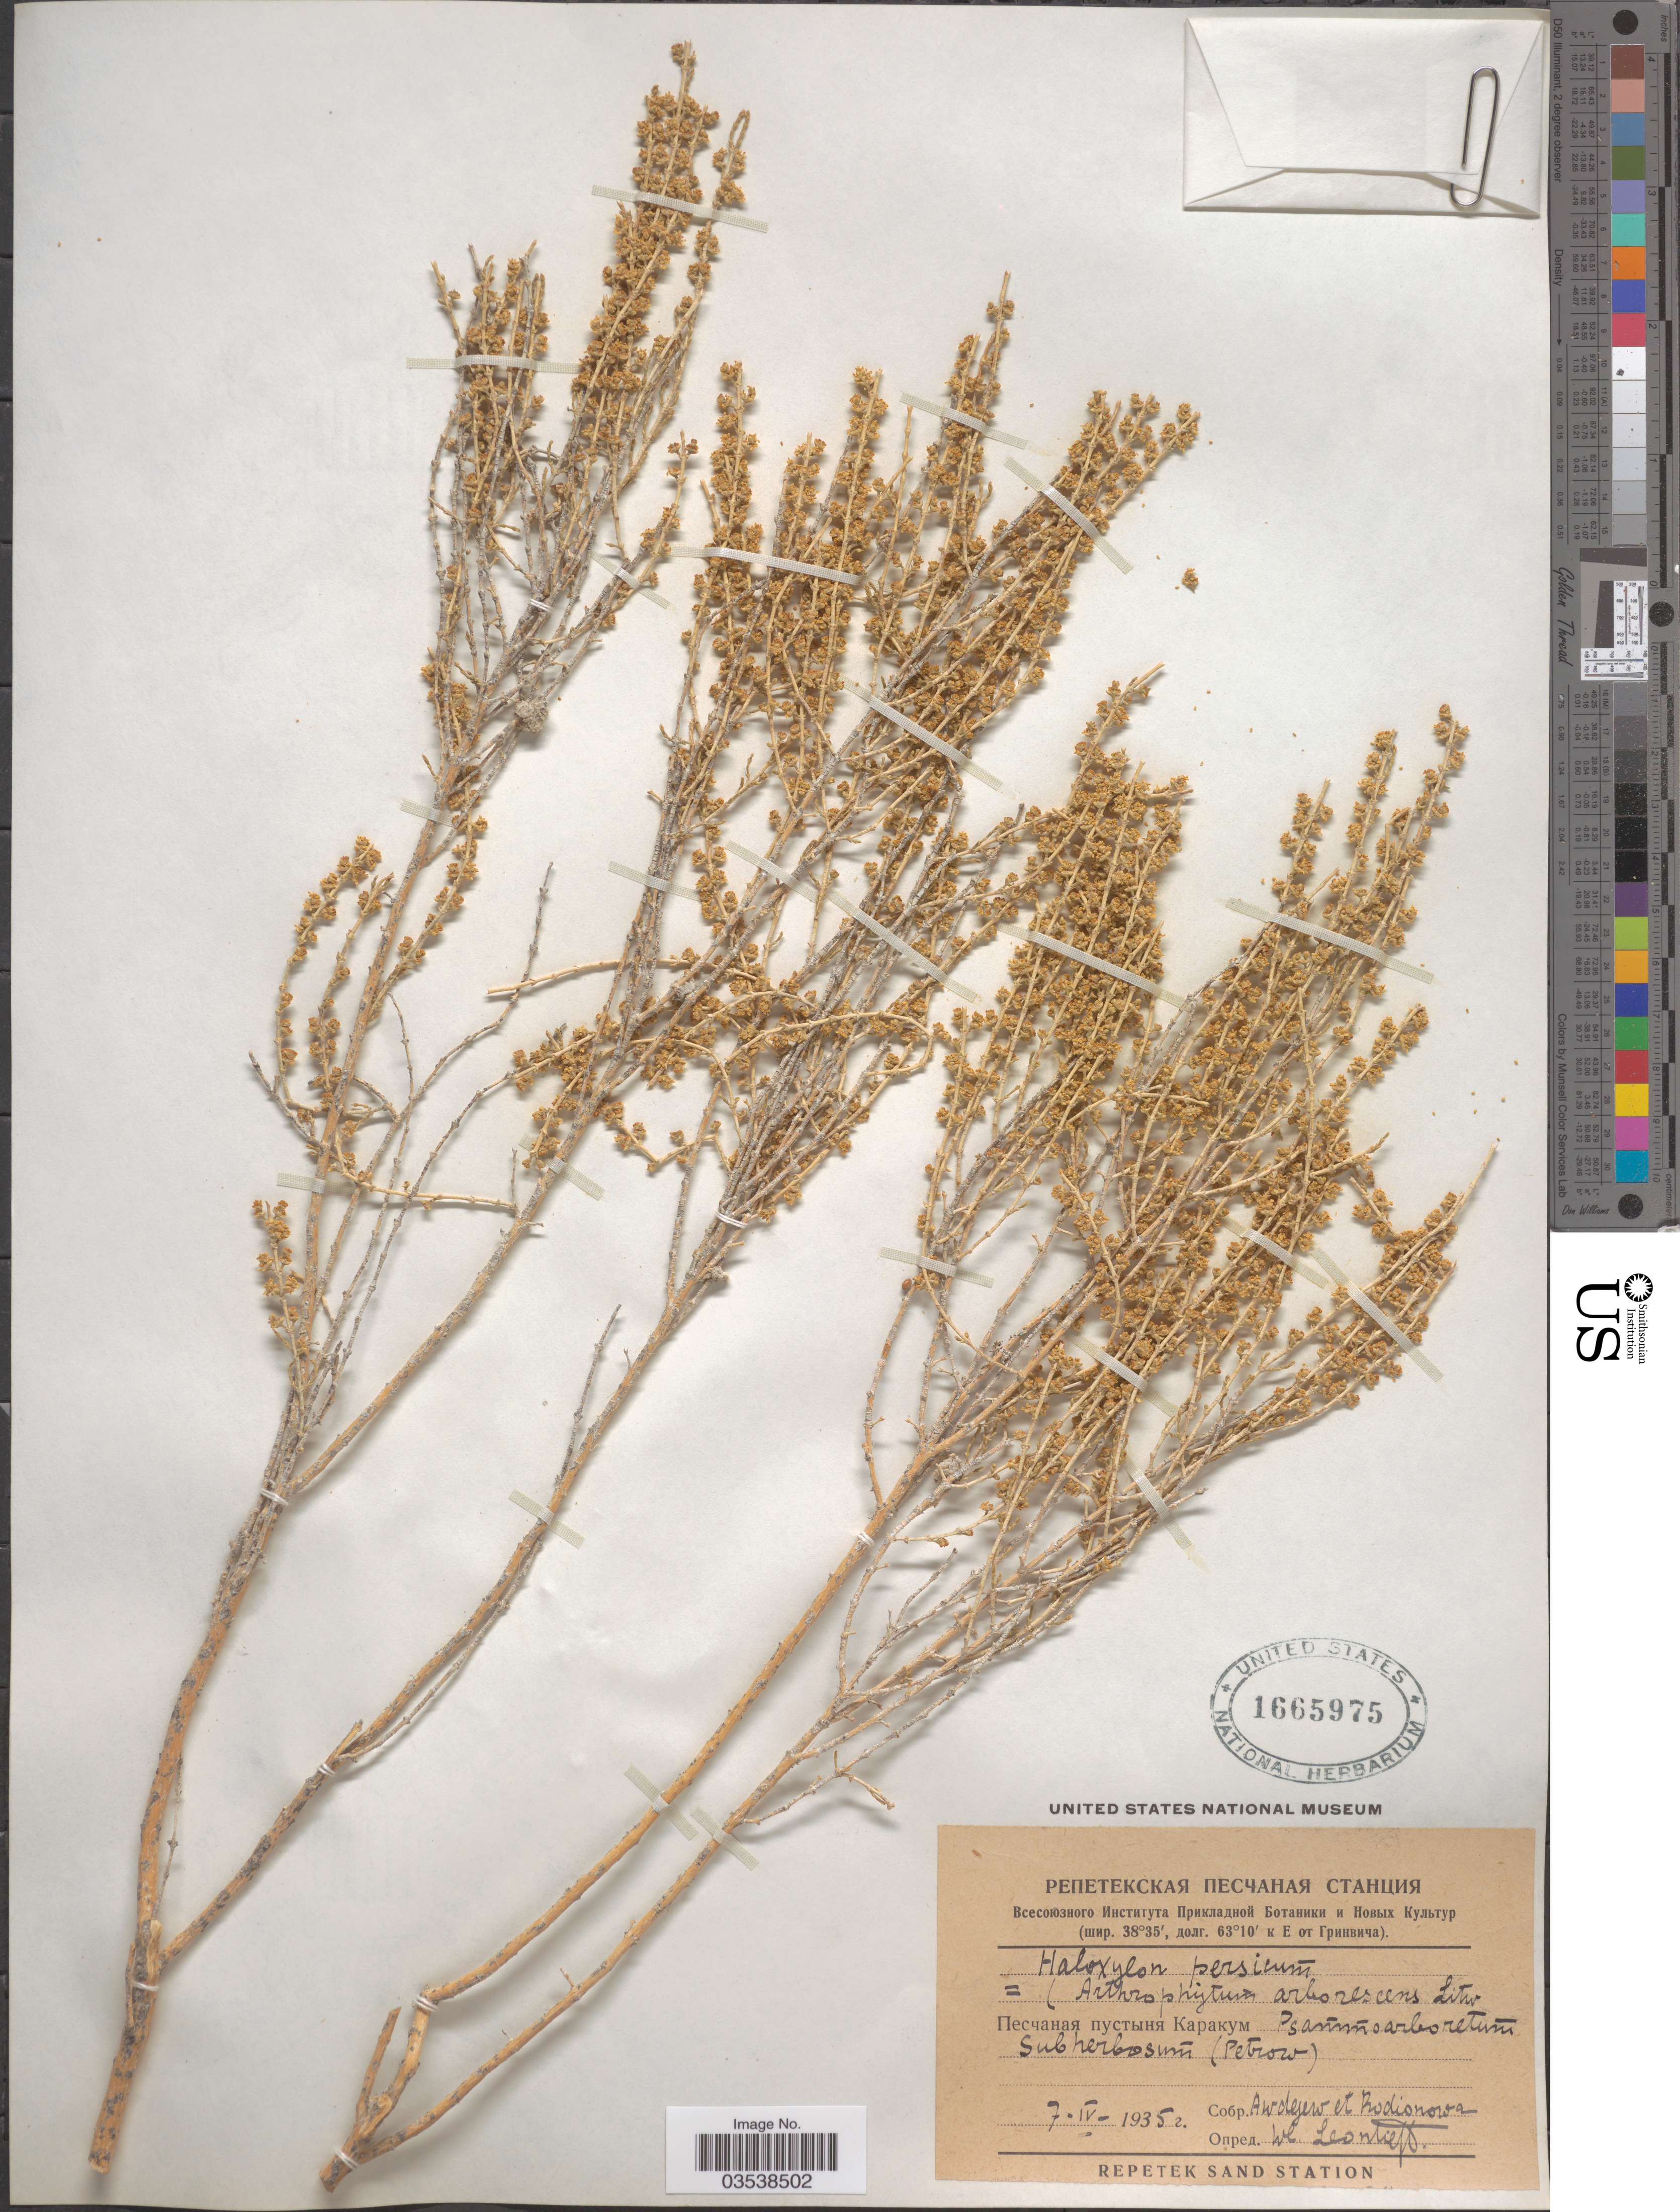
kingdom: Plantae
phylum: Tracheophyta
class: Magnoliopsida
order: Caryophyllales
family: Amaranthaceae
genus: Haloxylon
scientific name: Haloxylon persicum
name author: Bunge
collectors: Awdejew & Rodionowa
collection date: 1935-04-07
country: Turkmenistan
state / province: Lebap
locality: Karakum Desert.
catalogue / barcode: US 1665975